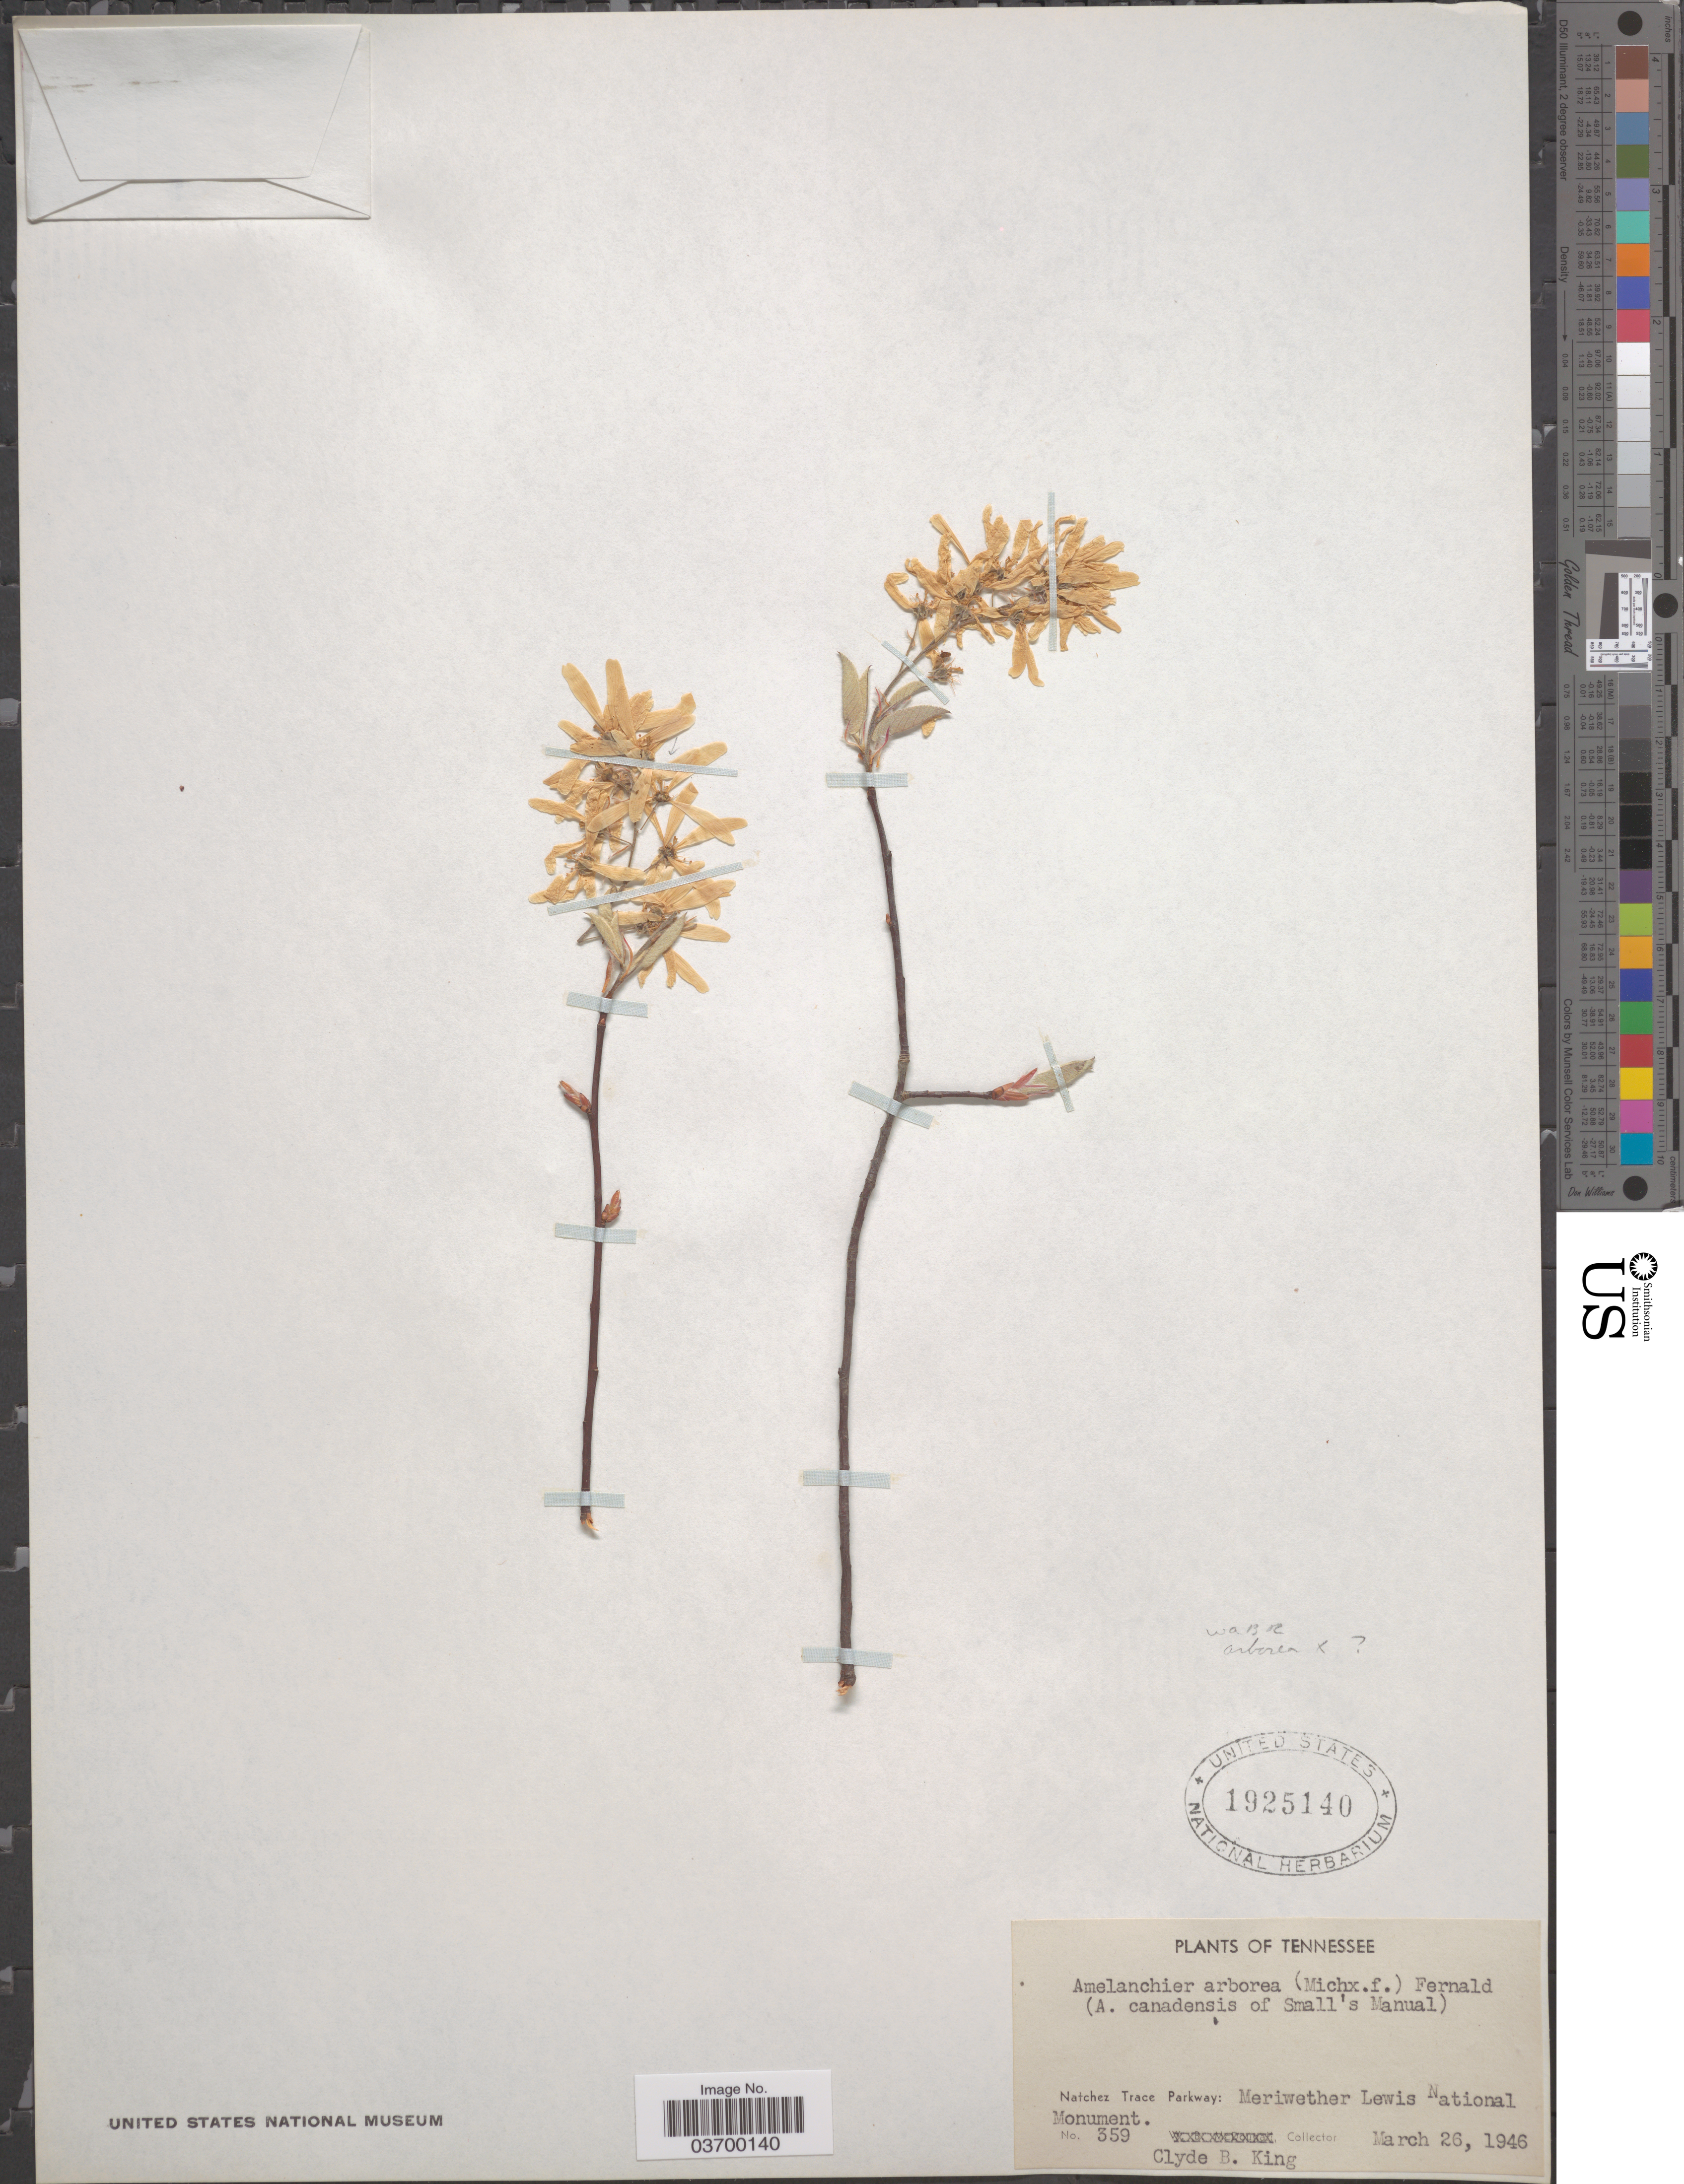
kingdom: Plantae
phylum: Tracheophyta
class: Magnoliopsida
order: Rosales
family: Rosaceae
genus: Amelanchier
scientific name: Amelanchier arborea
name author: (F. Michx.) Fernald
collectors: C. King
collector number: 359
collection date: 1946-03-26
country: United States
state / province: Tennessee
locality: Natchez Trace Parkway: Meriwether Lewis National Monument.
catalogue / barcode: US 1925140